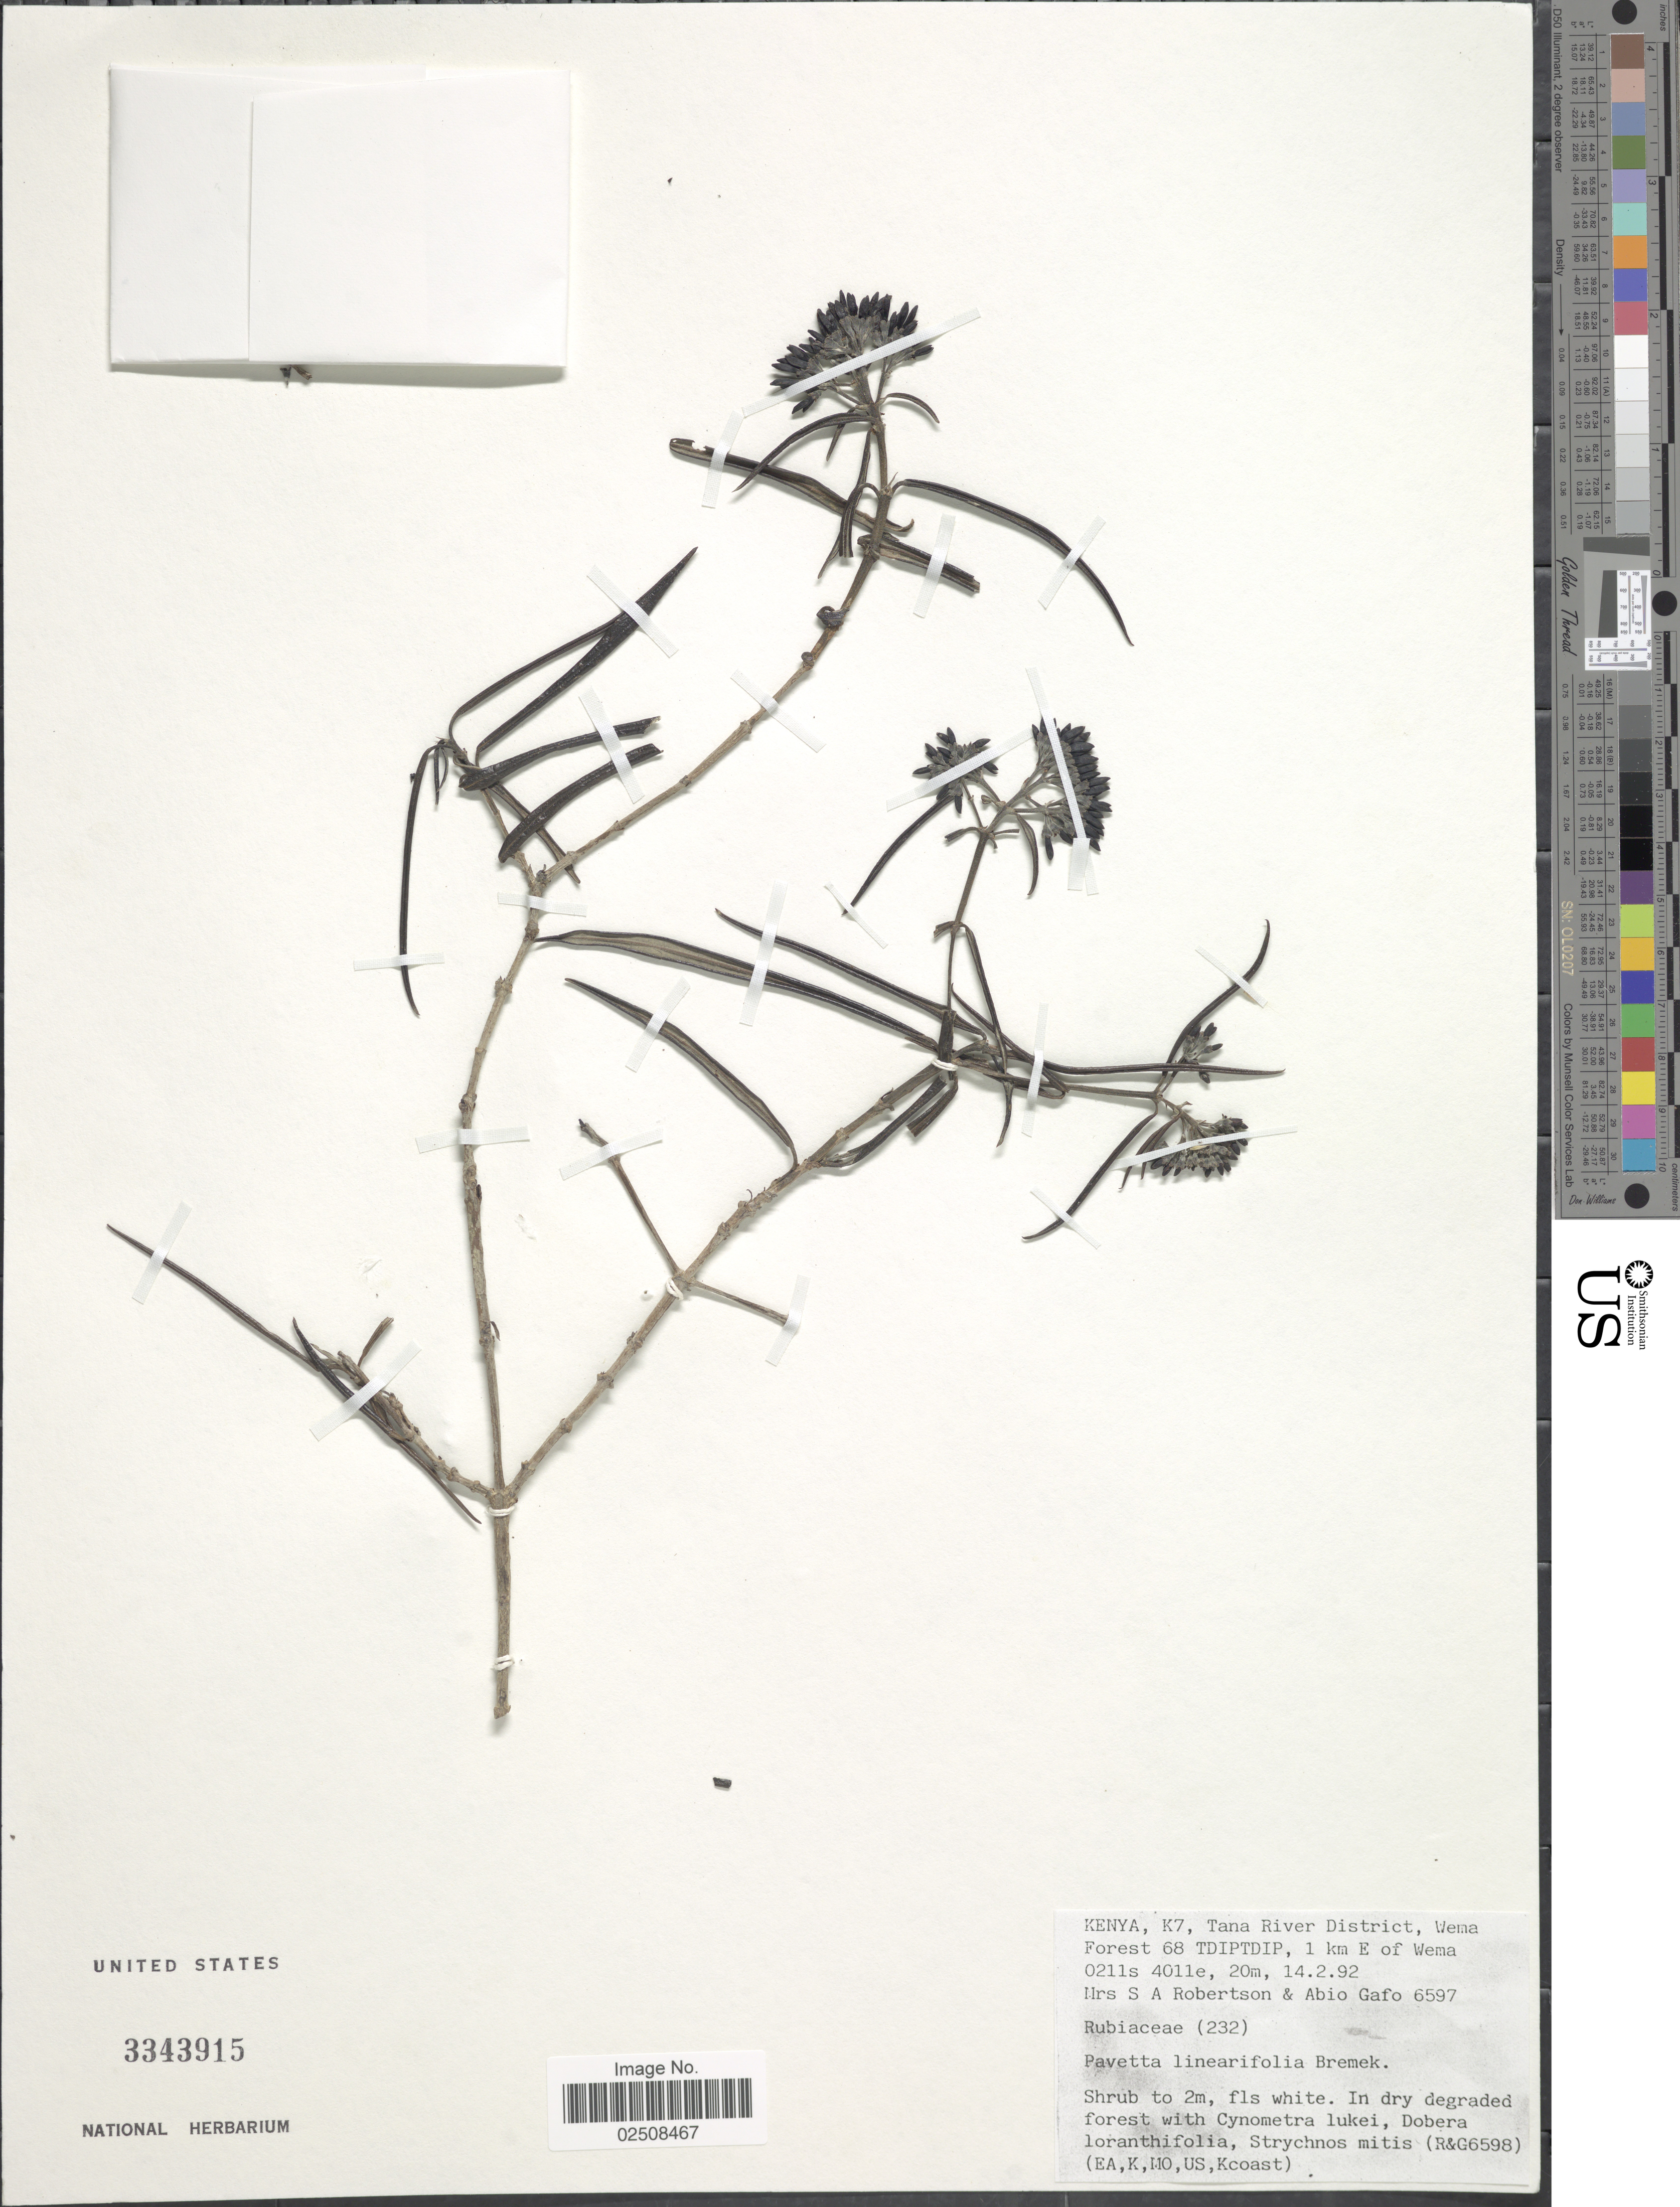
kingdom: Plantae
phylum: Tracheophyta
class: Magnoliopsida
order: Gentianales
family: Rubiaceae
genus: Pavetta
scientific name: Pavetta linearifolia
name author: Bremek.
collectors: S. Robertson & A. Gafo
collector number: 6597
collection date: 1992-02-14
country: Kenya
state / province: Tana River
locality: K7, Wema Forest 68 TDIPTDIP, 1 km E of Wema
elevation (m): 20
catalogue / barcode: US 3343915